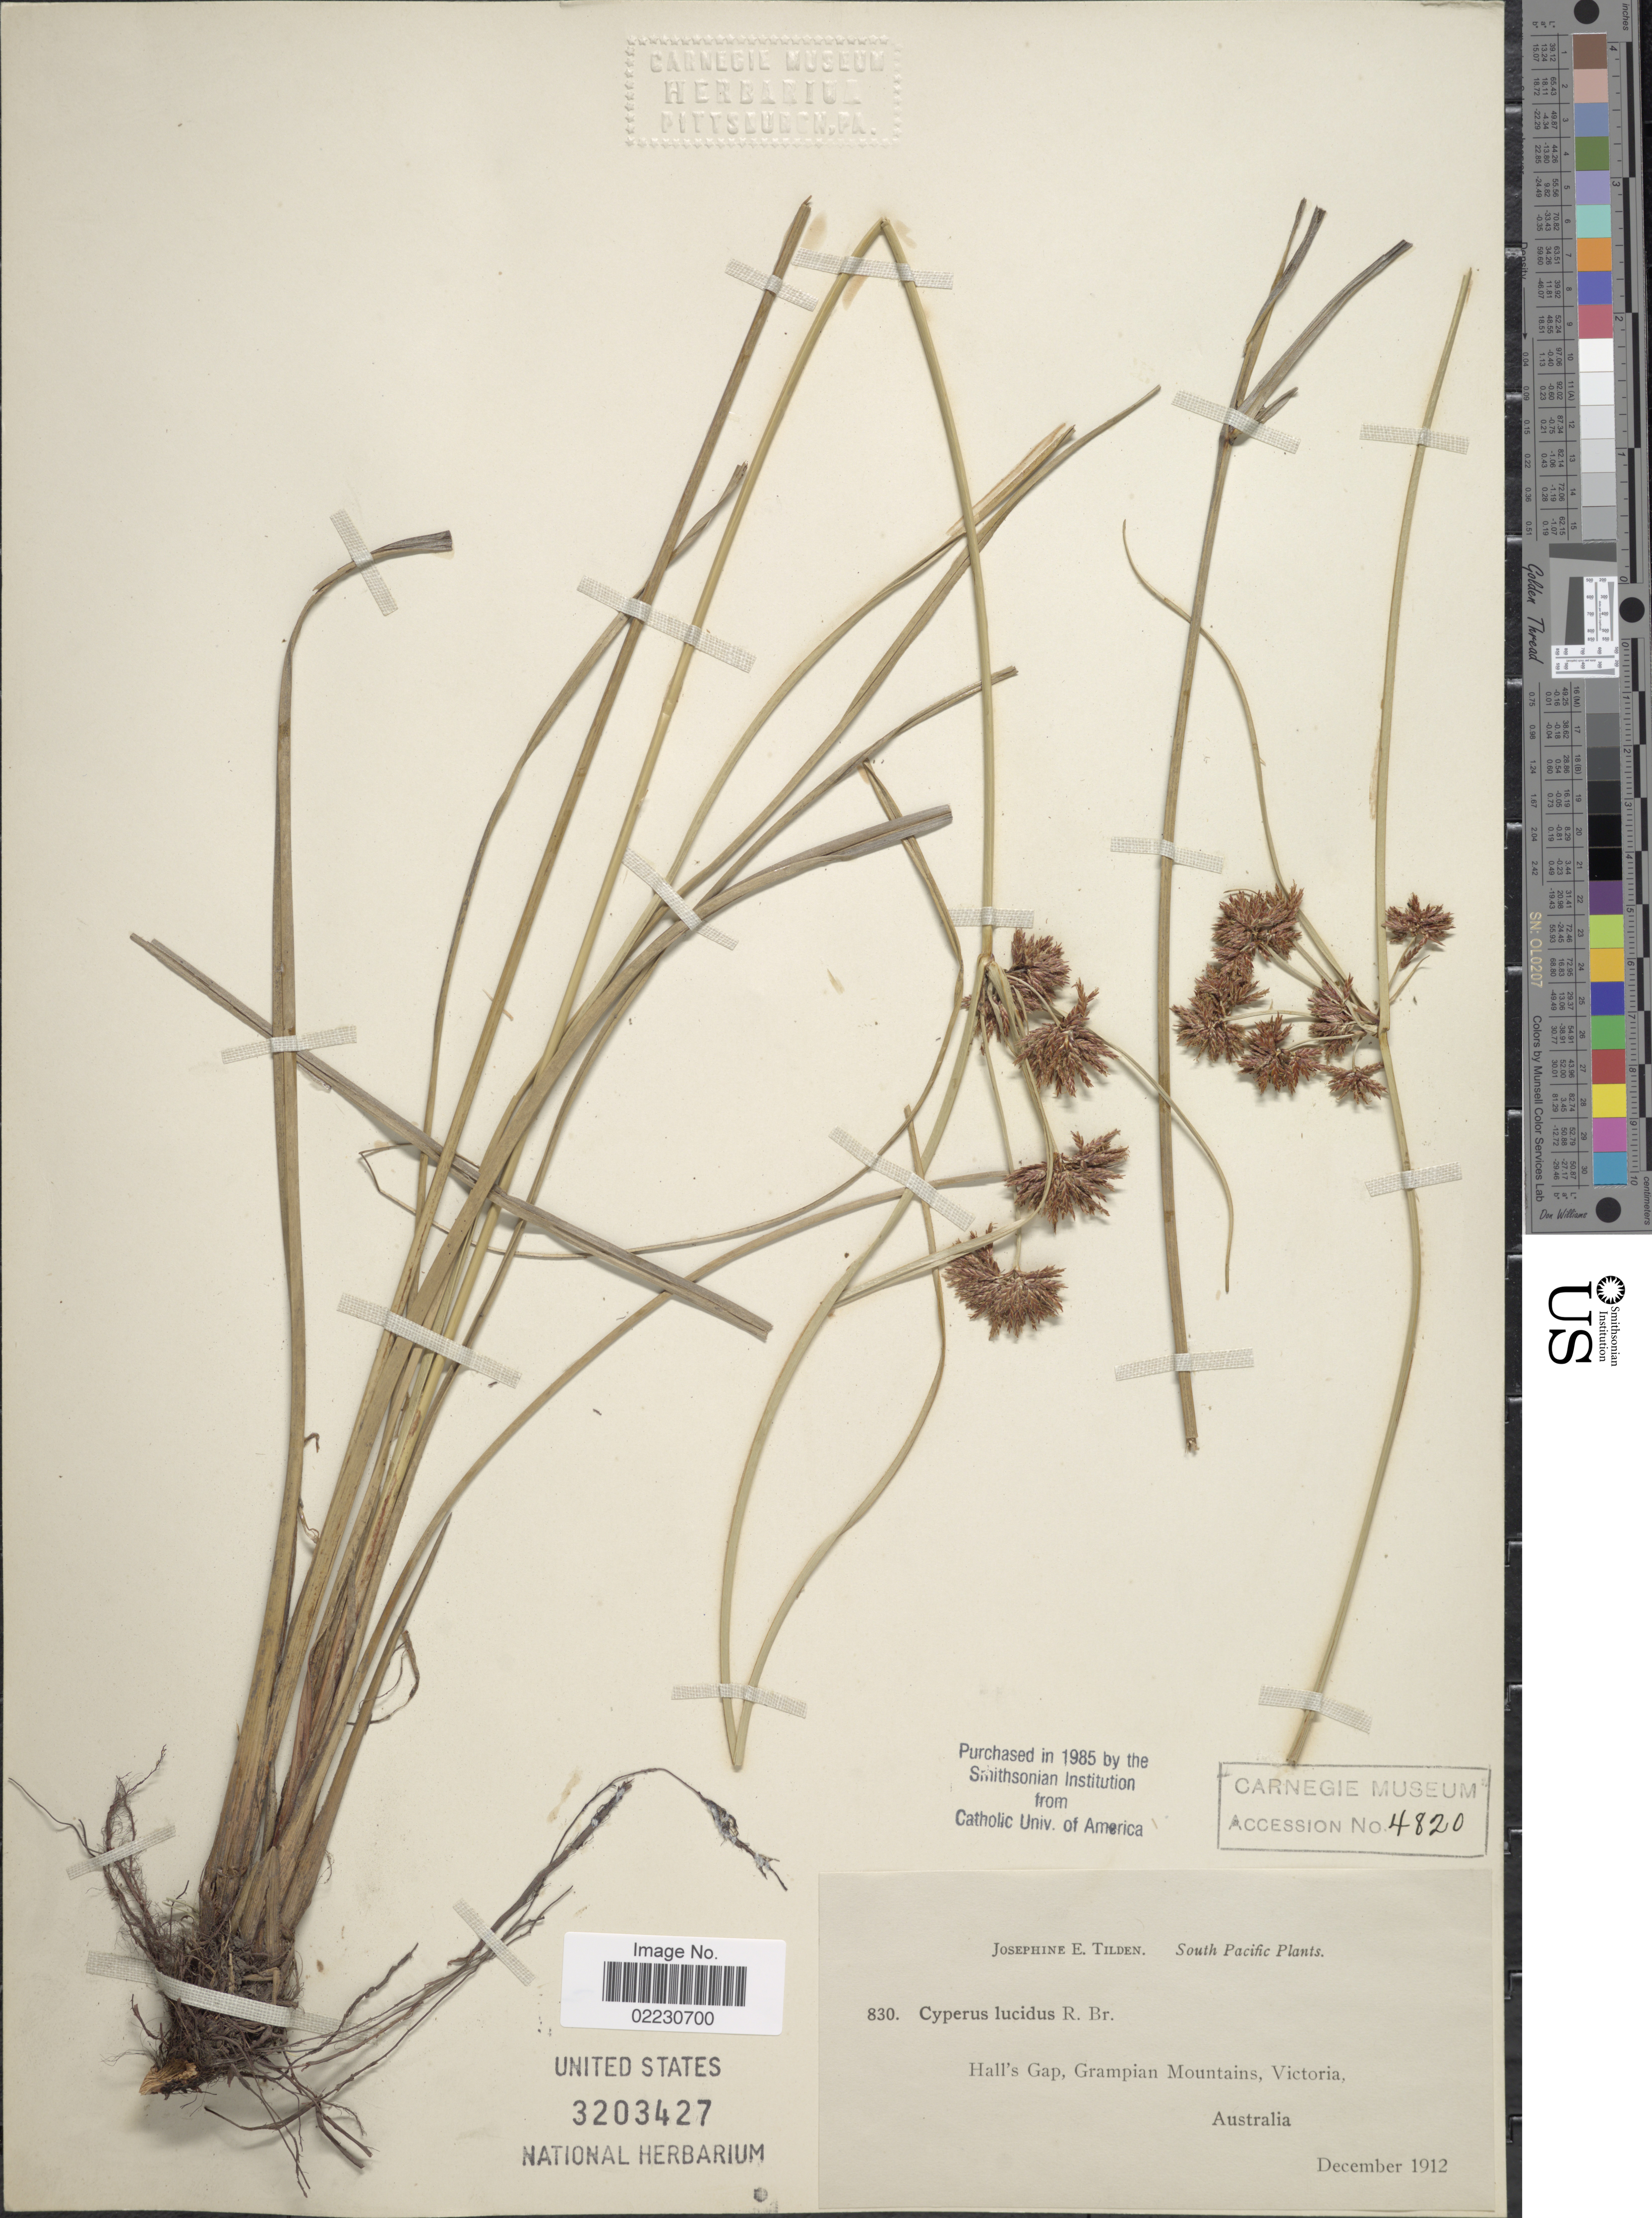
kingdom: Plantae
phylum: Tracheophyta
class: Liliopsida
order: Poales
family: Cyperaceae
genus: Cyperus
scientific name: Cyperus lucidus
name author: R. Br.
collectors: J. E. Tilden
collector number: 830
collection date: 1912-12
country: Australia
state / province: Victoria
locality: South Pacific. Hall's Gap, Grampian Mountains, Victoria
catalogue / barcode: US 3203427